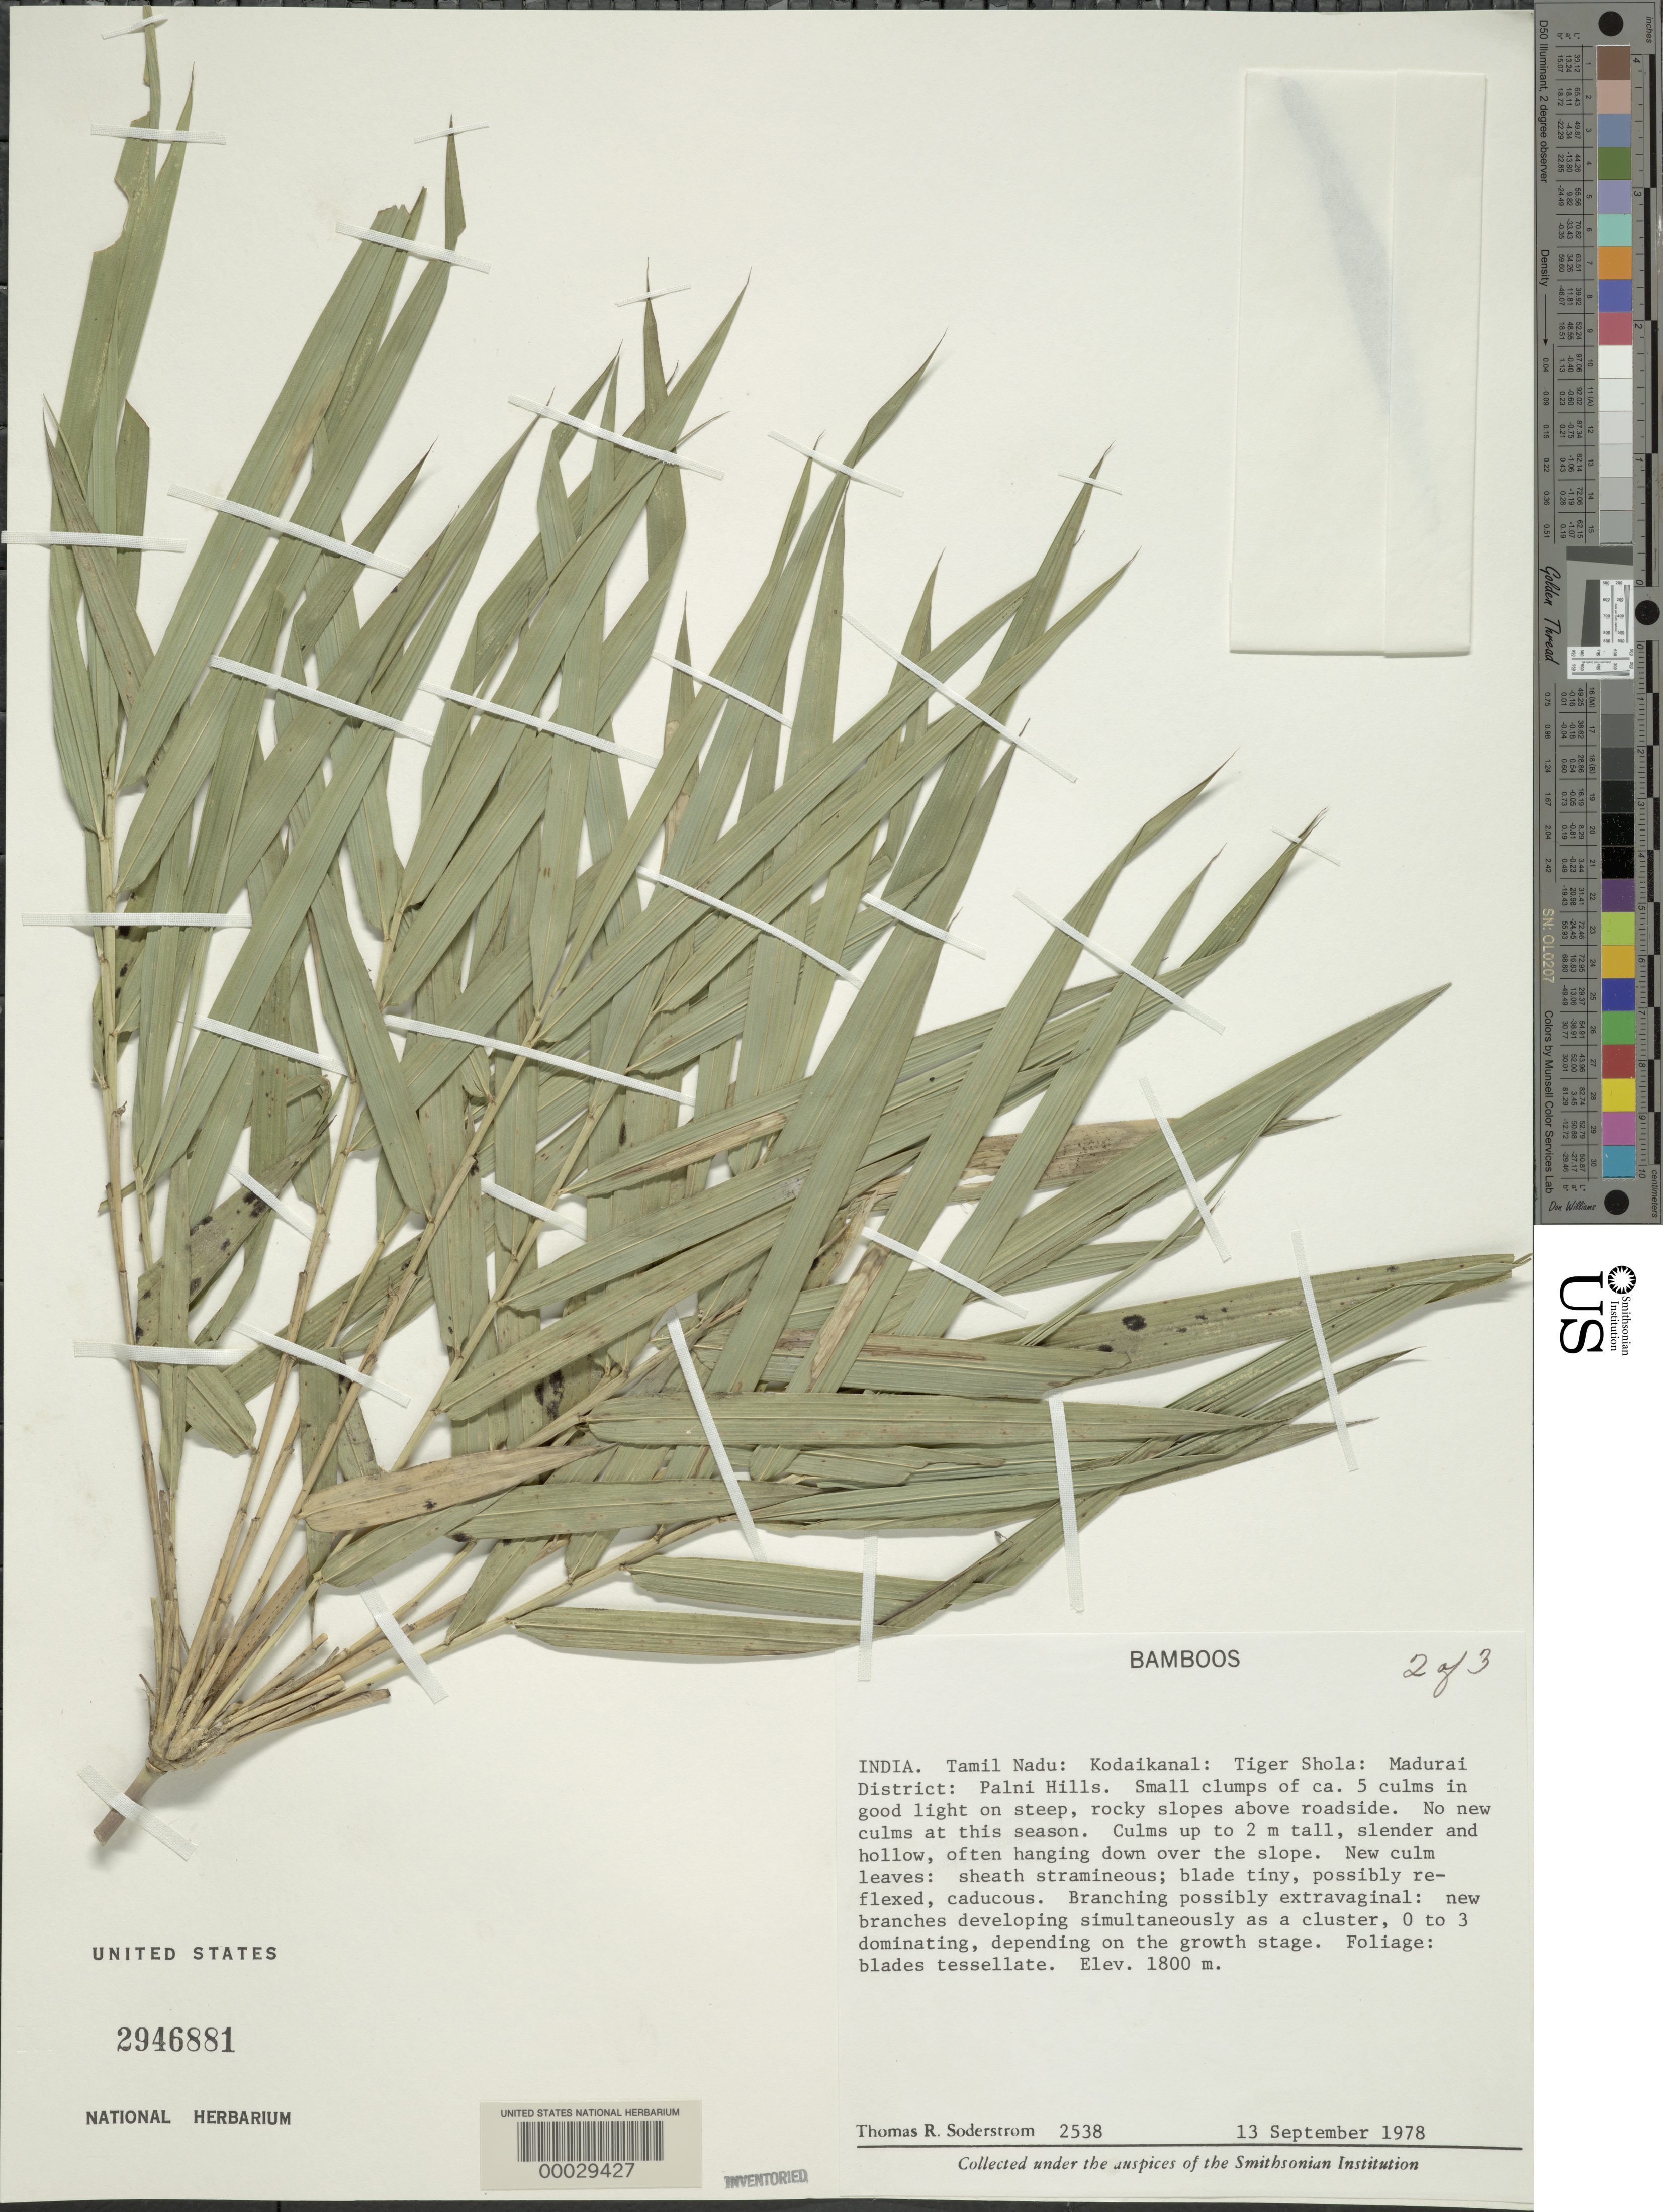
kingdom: Plantae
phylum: Tracheophyta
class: Liliopsida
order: Poales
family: Poaceae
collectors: T. R. Soderstrom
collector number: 2538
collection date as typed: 13 Sep 1978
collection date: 1978-09-13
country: India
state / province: Tamil Nadu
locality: Kodaikanal: tiger shola: palni hills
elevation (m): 1800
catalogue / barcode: US 2946881